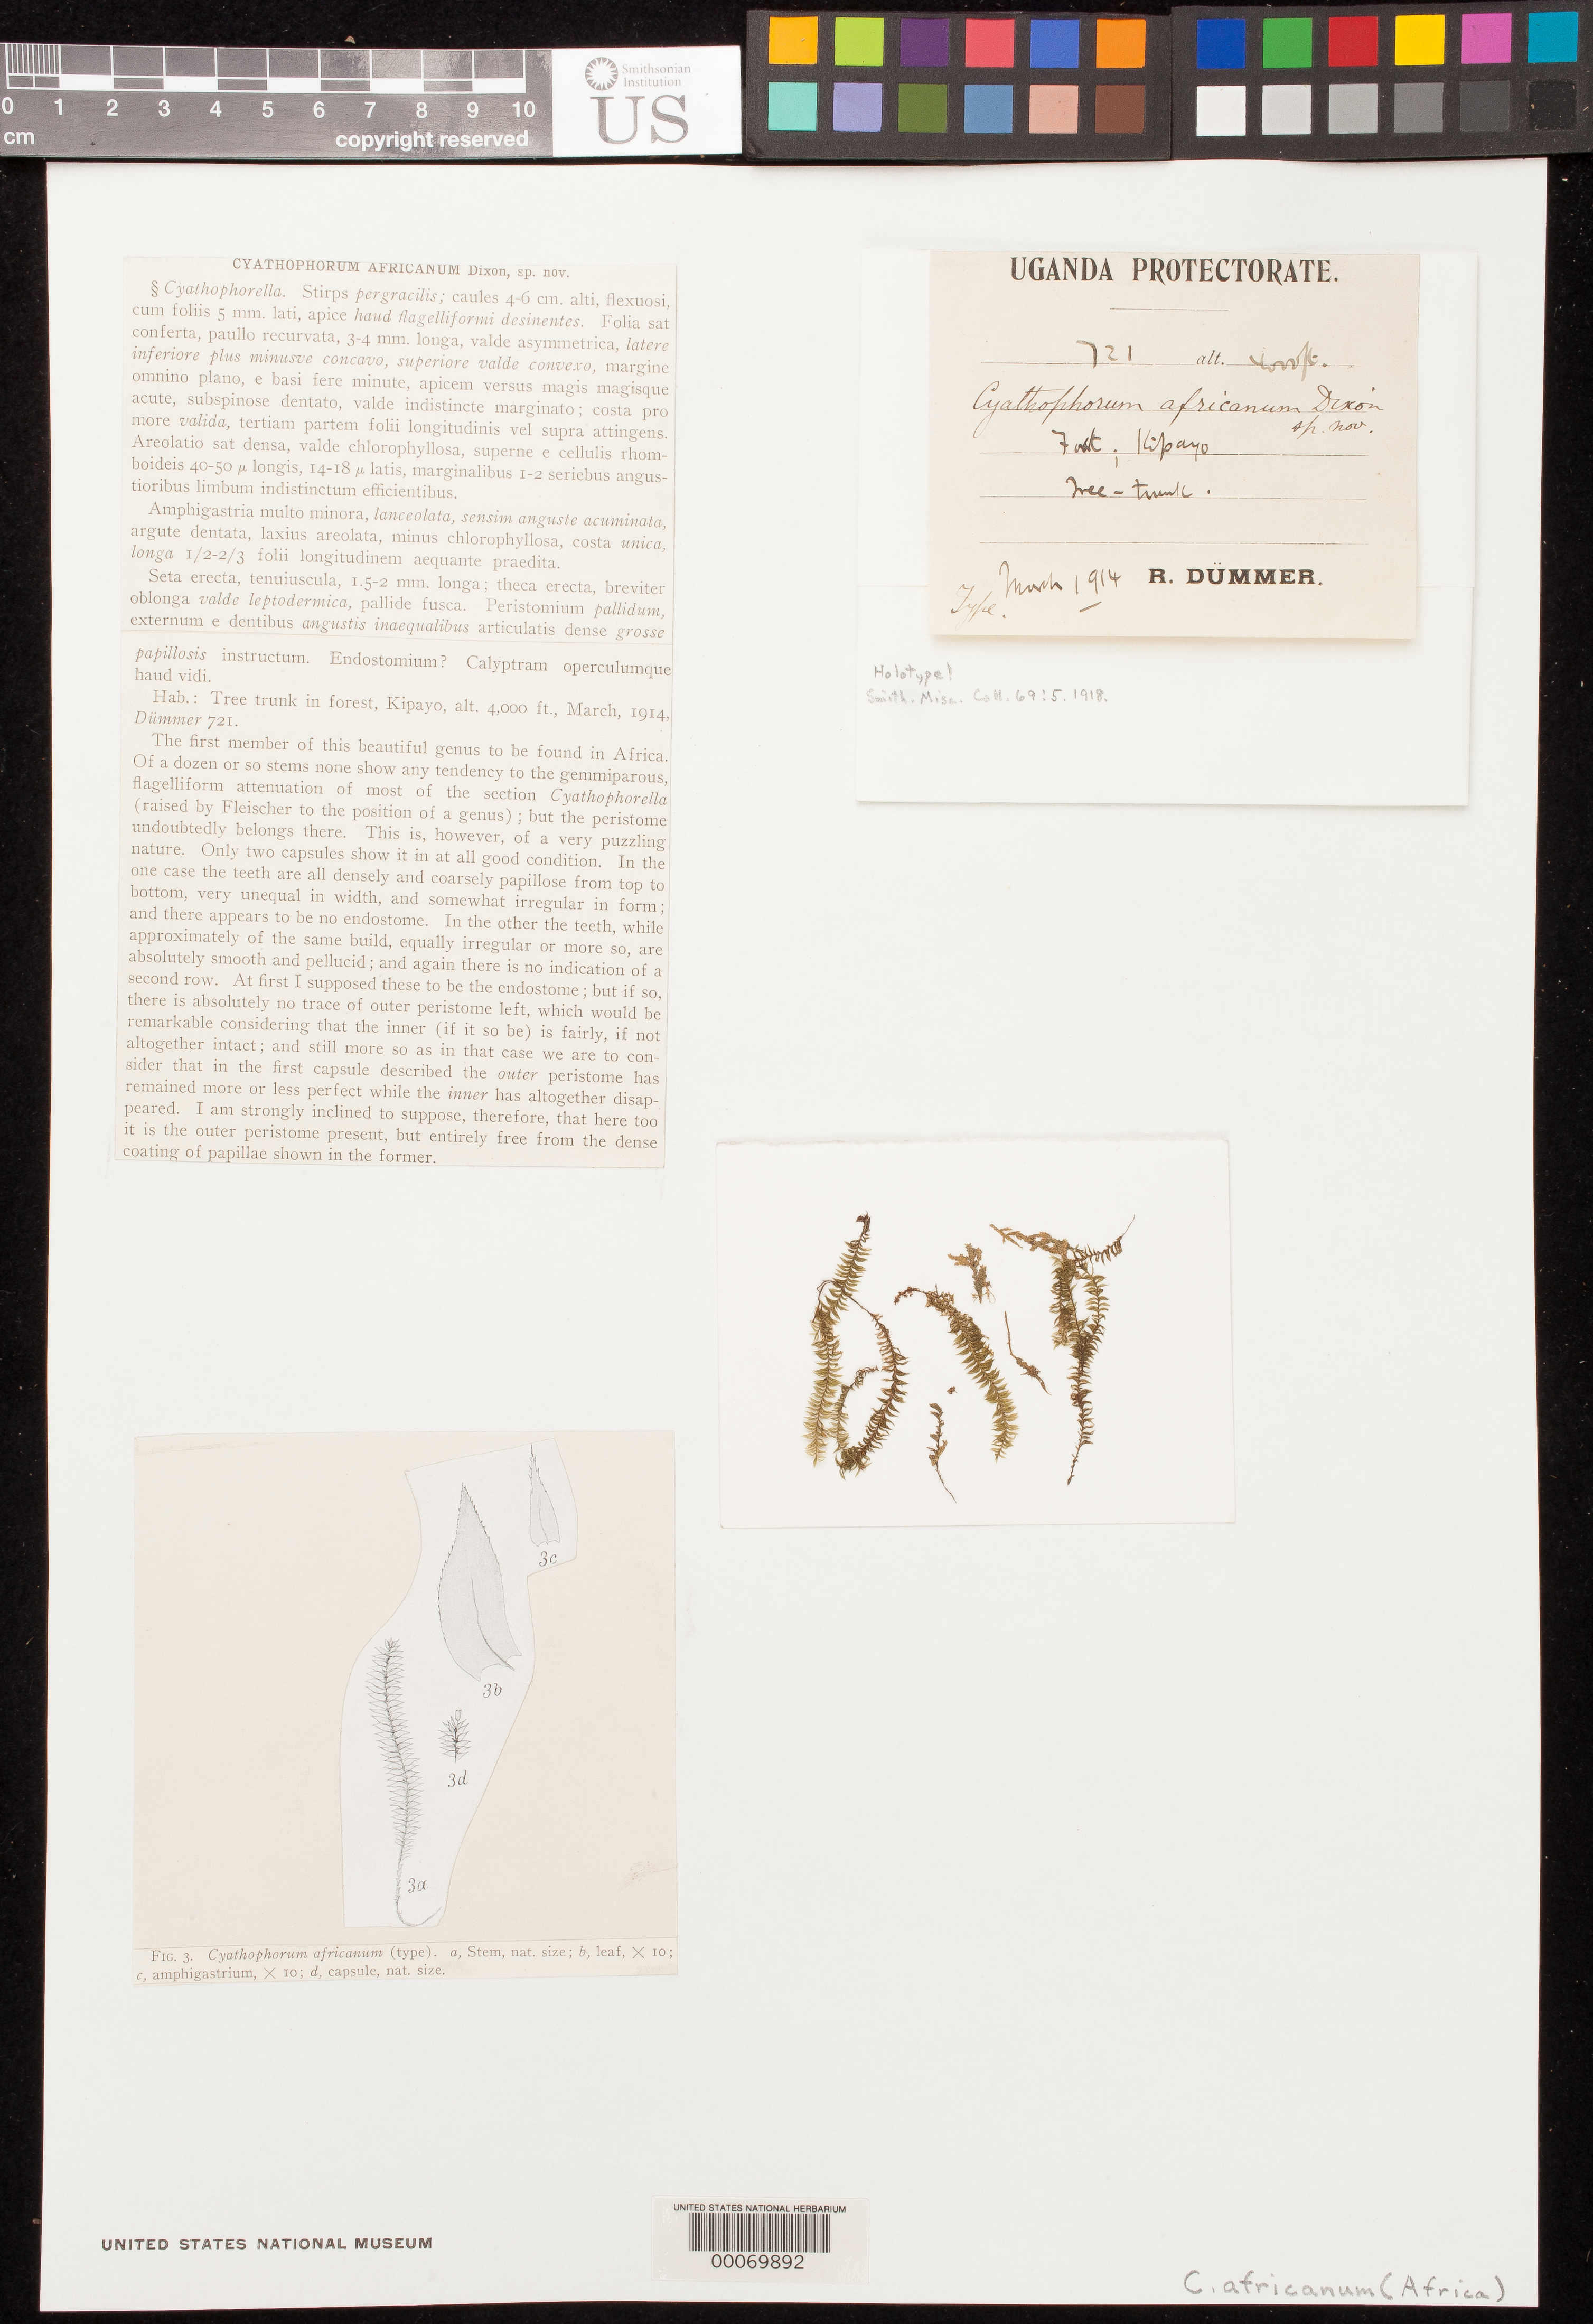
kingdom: Plantae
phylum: Bryophyta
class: Bryopsida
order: Hookeriales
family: Hookeriaceae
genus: Cyathophorum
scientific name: Cyathophorum africanum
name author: Dixon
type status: Holotype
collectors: R. Demmer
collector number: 721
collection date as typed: Mar 1914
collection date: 1914-03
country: Uganda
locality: Kipayo.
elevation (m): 1219